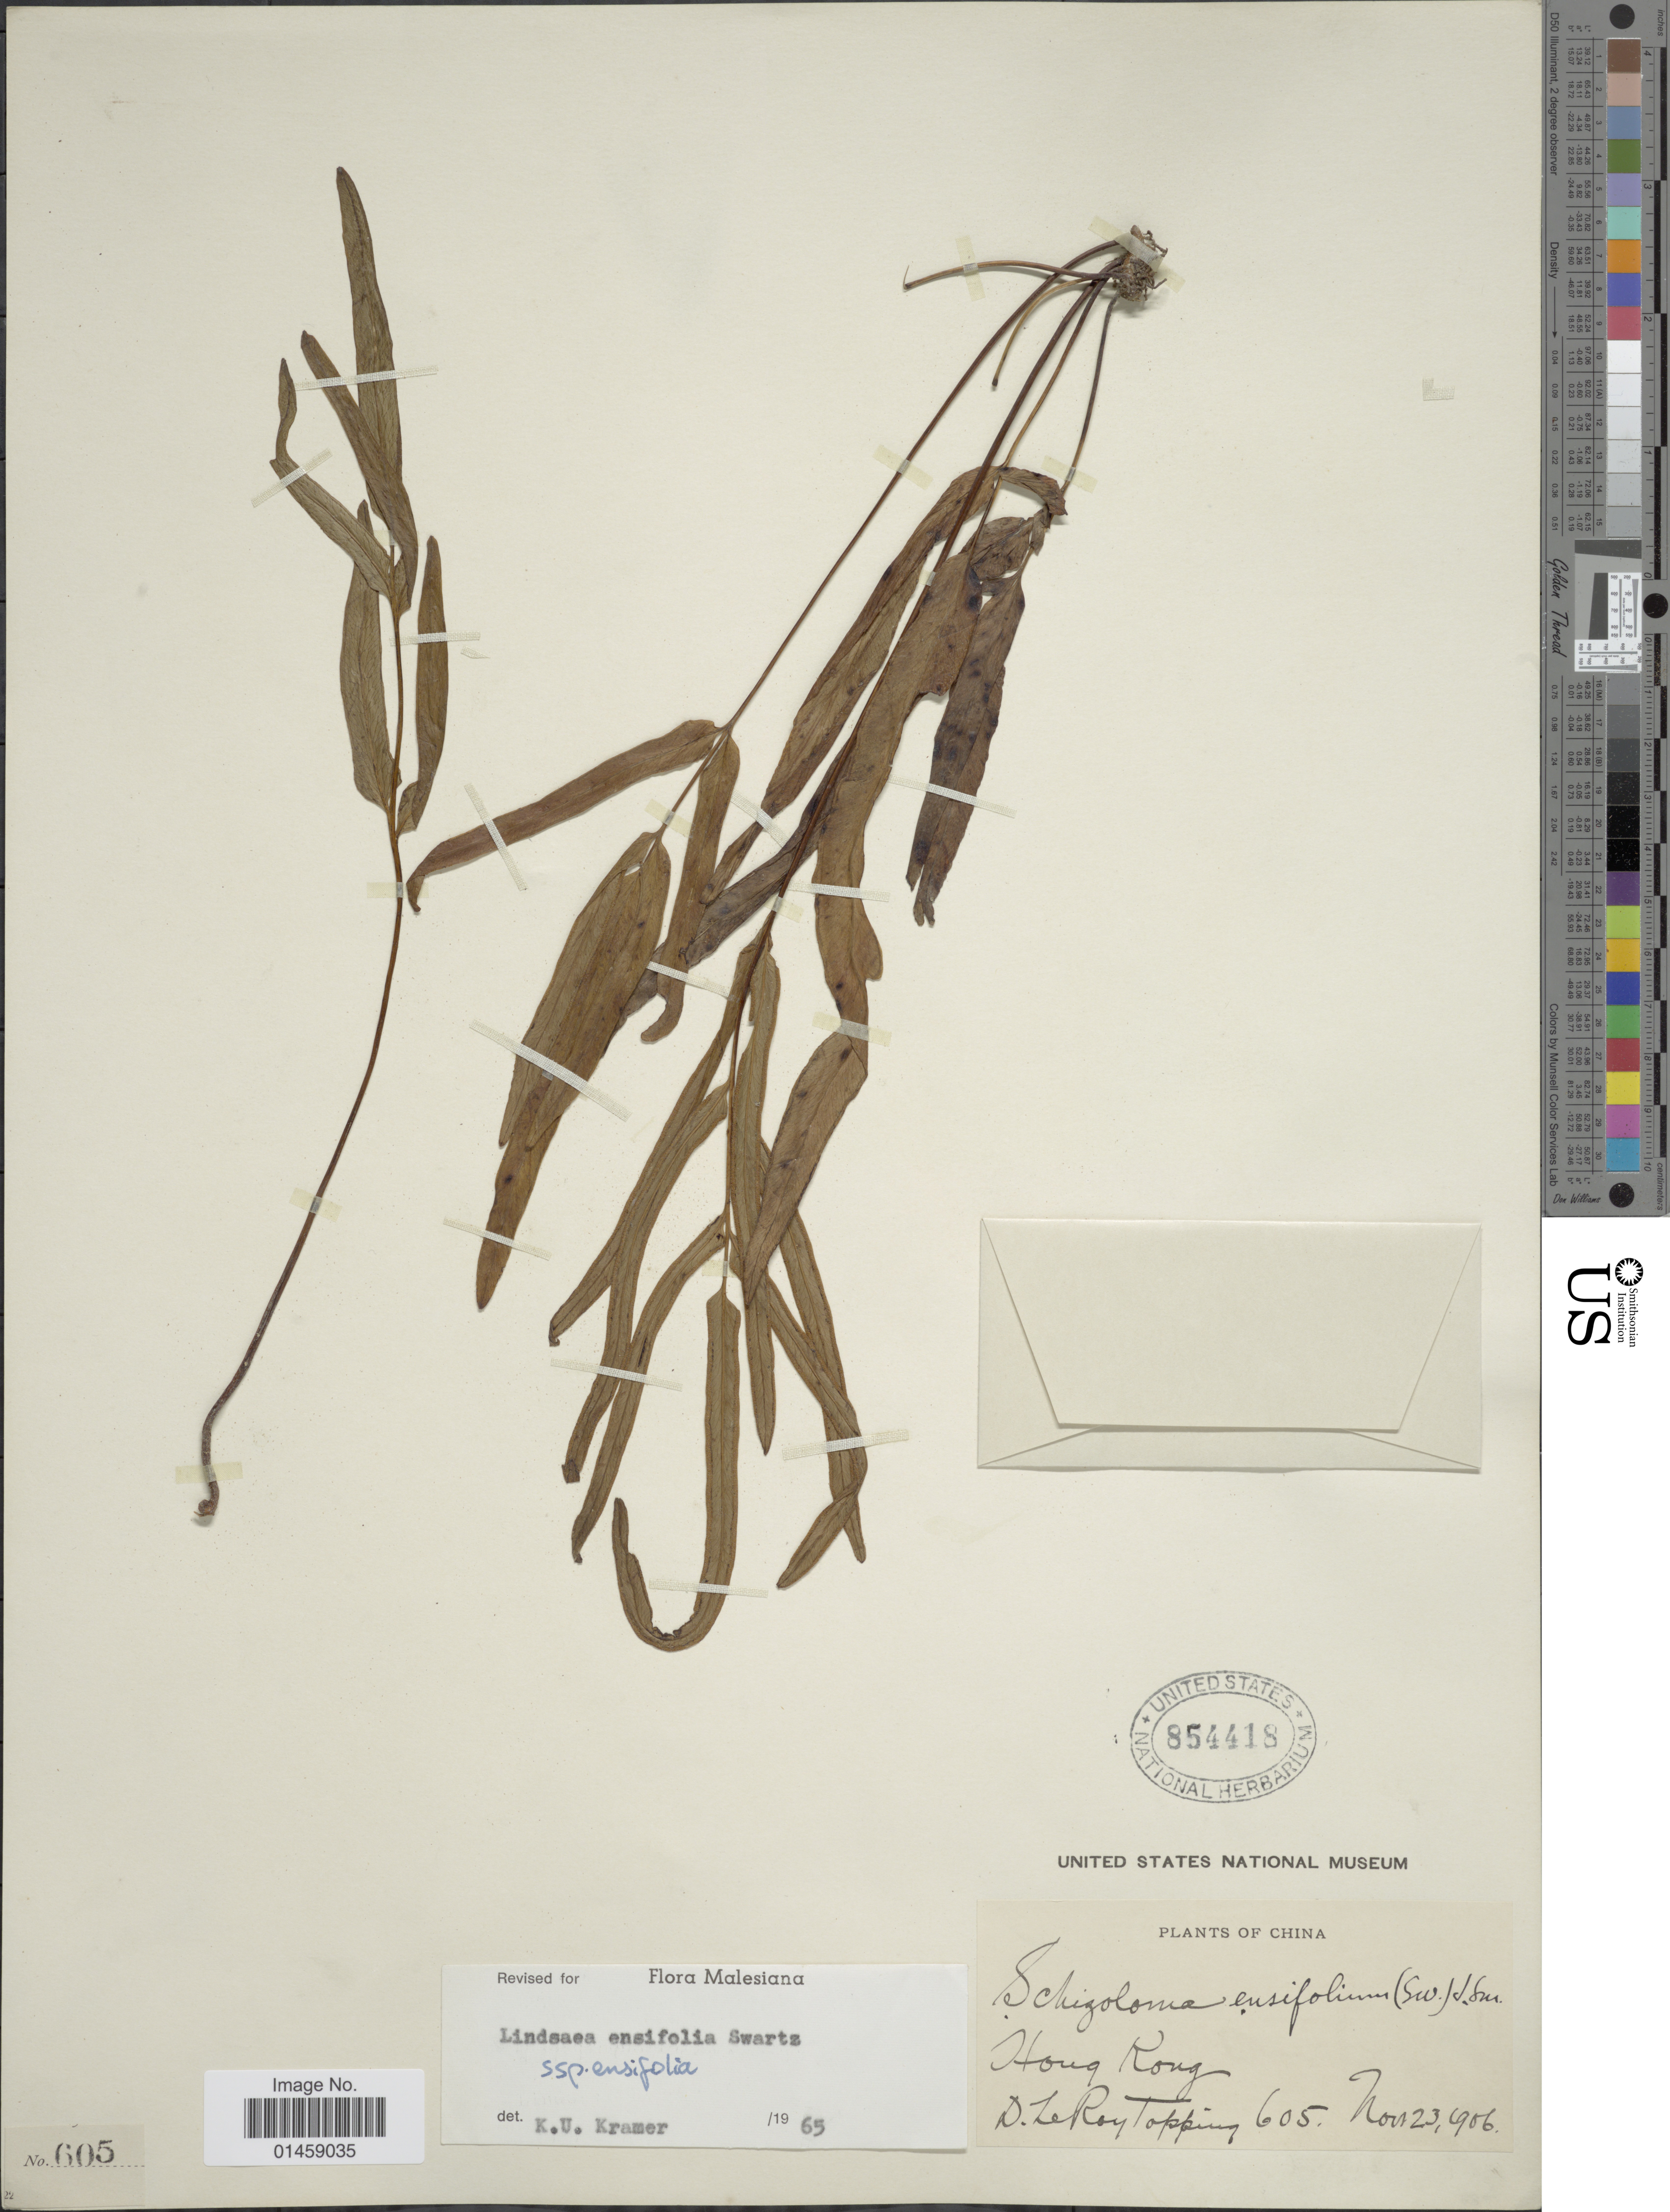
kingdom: Plantae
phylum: Tracheophyta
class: Polypodiopsida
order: Polypodiales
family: Lindsaeaceae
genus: Lindsaea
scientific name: Lindsaea ensifolia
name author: Sw.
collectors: D. L. Topping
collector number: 605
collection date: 1906-11-23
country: China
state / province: Hong Kong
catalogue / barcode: US 854418